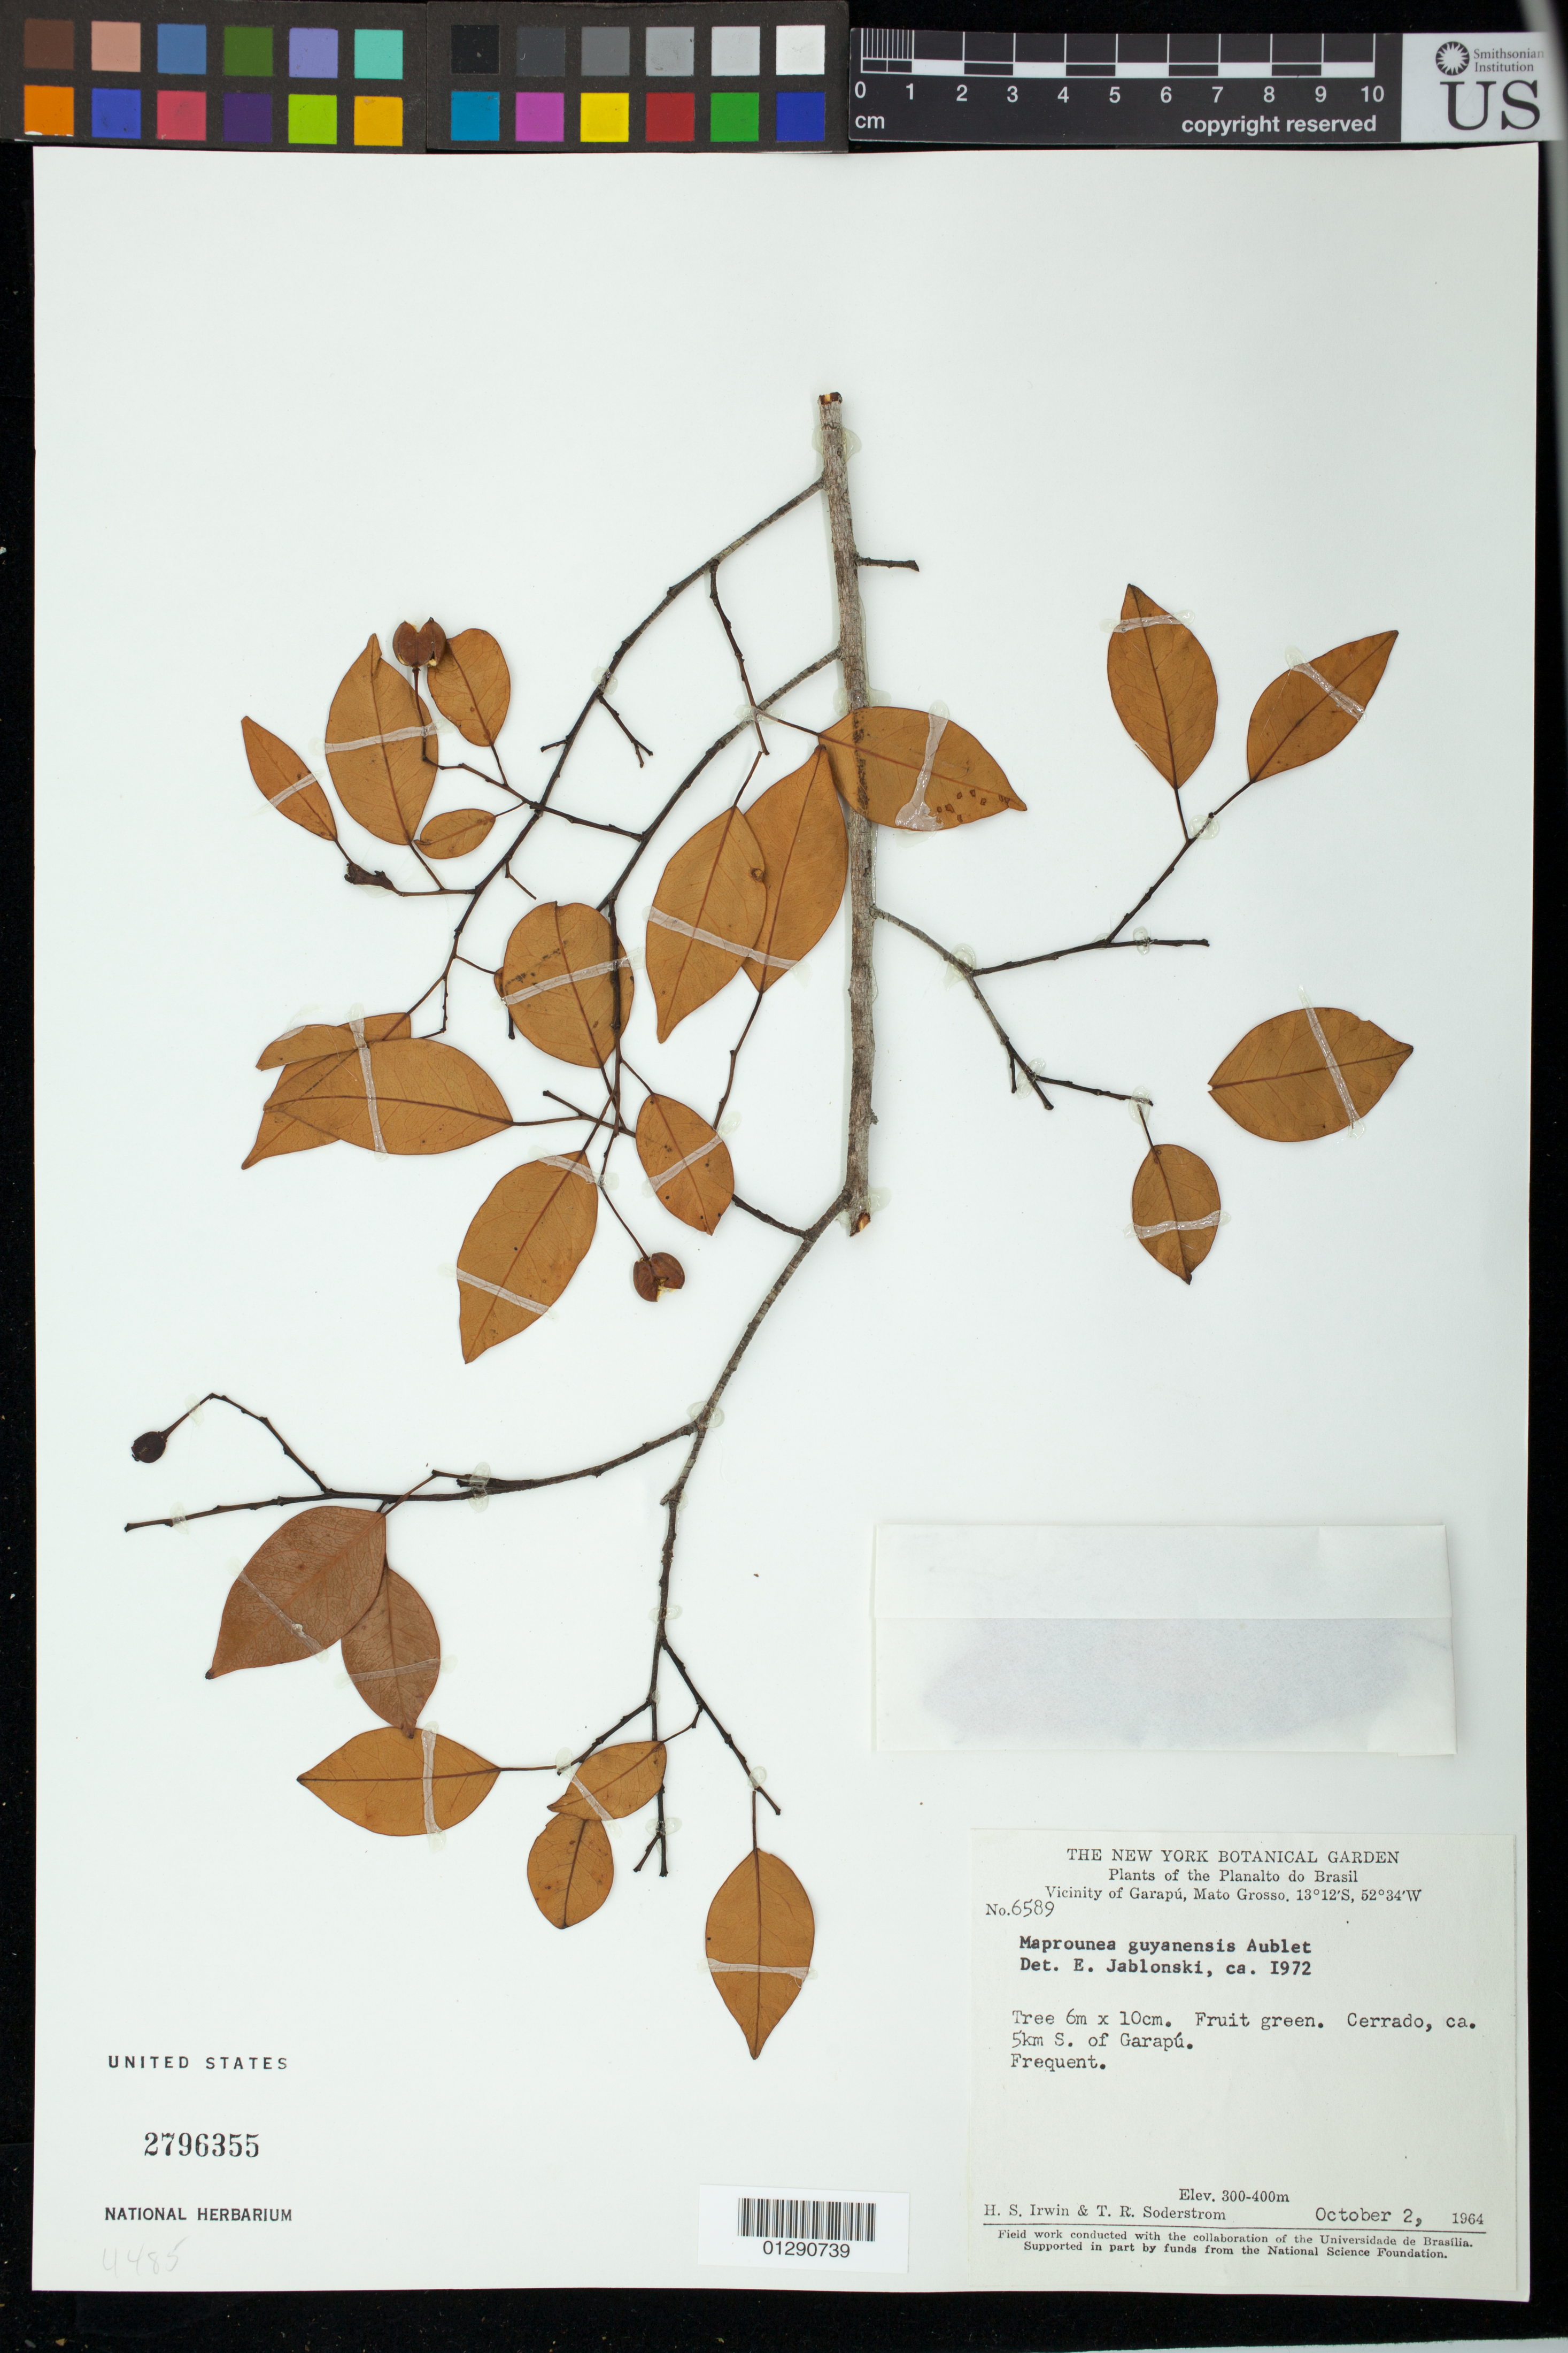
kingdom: Plantae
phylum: Tracheophyta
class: Magnoliopsida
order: Malpighiales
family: Euphorbiaceae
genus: Maprounea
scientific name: Maprounea guianensis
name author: Aubl.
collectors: H. Irwin & T. R. Soderstrom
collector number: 6589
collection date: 1964-10-02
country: Brazil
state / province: Mato Grosso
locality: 5km S. of Garapu.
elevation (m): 300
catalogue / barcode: US 2796355